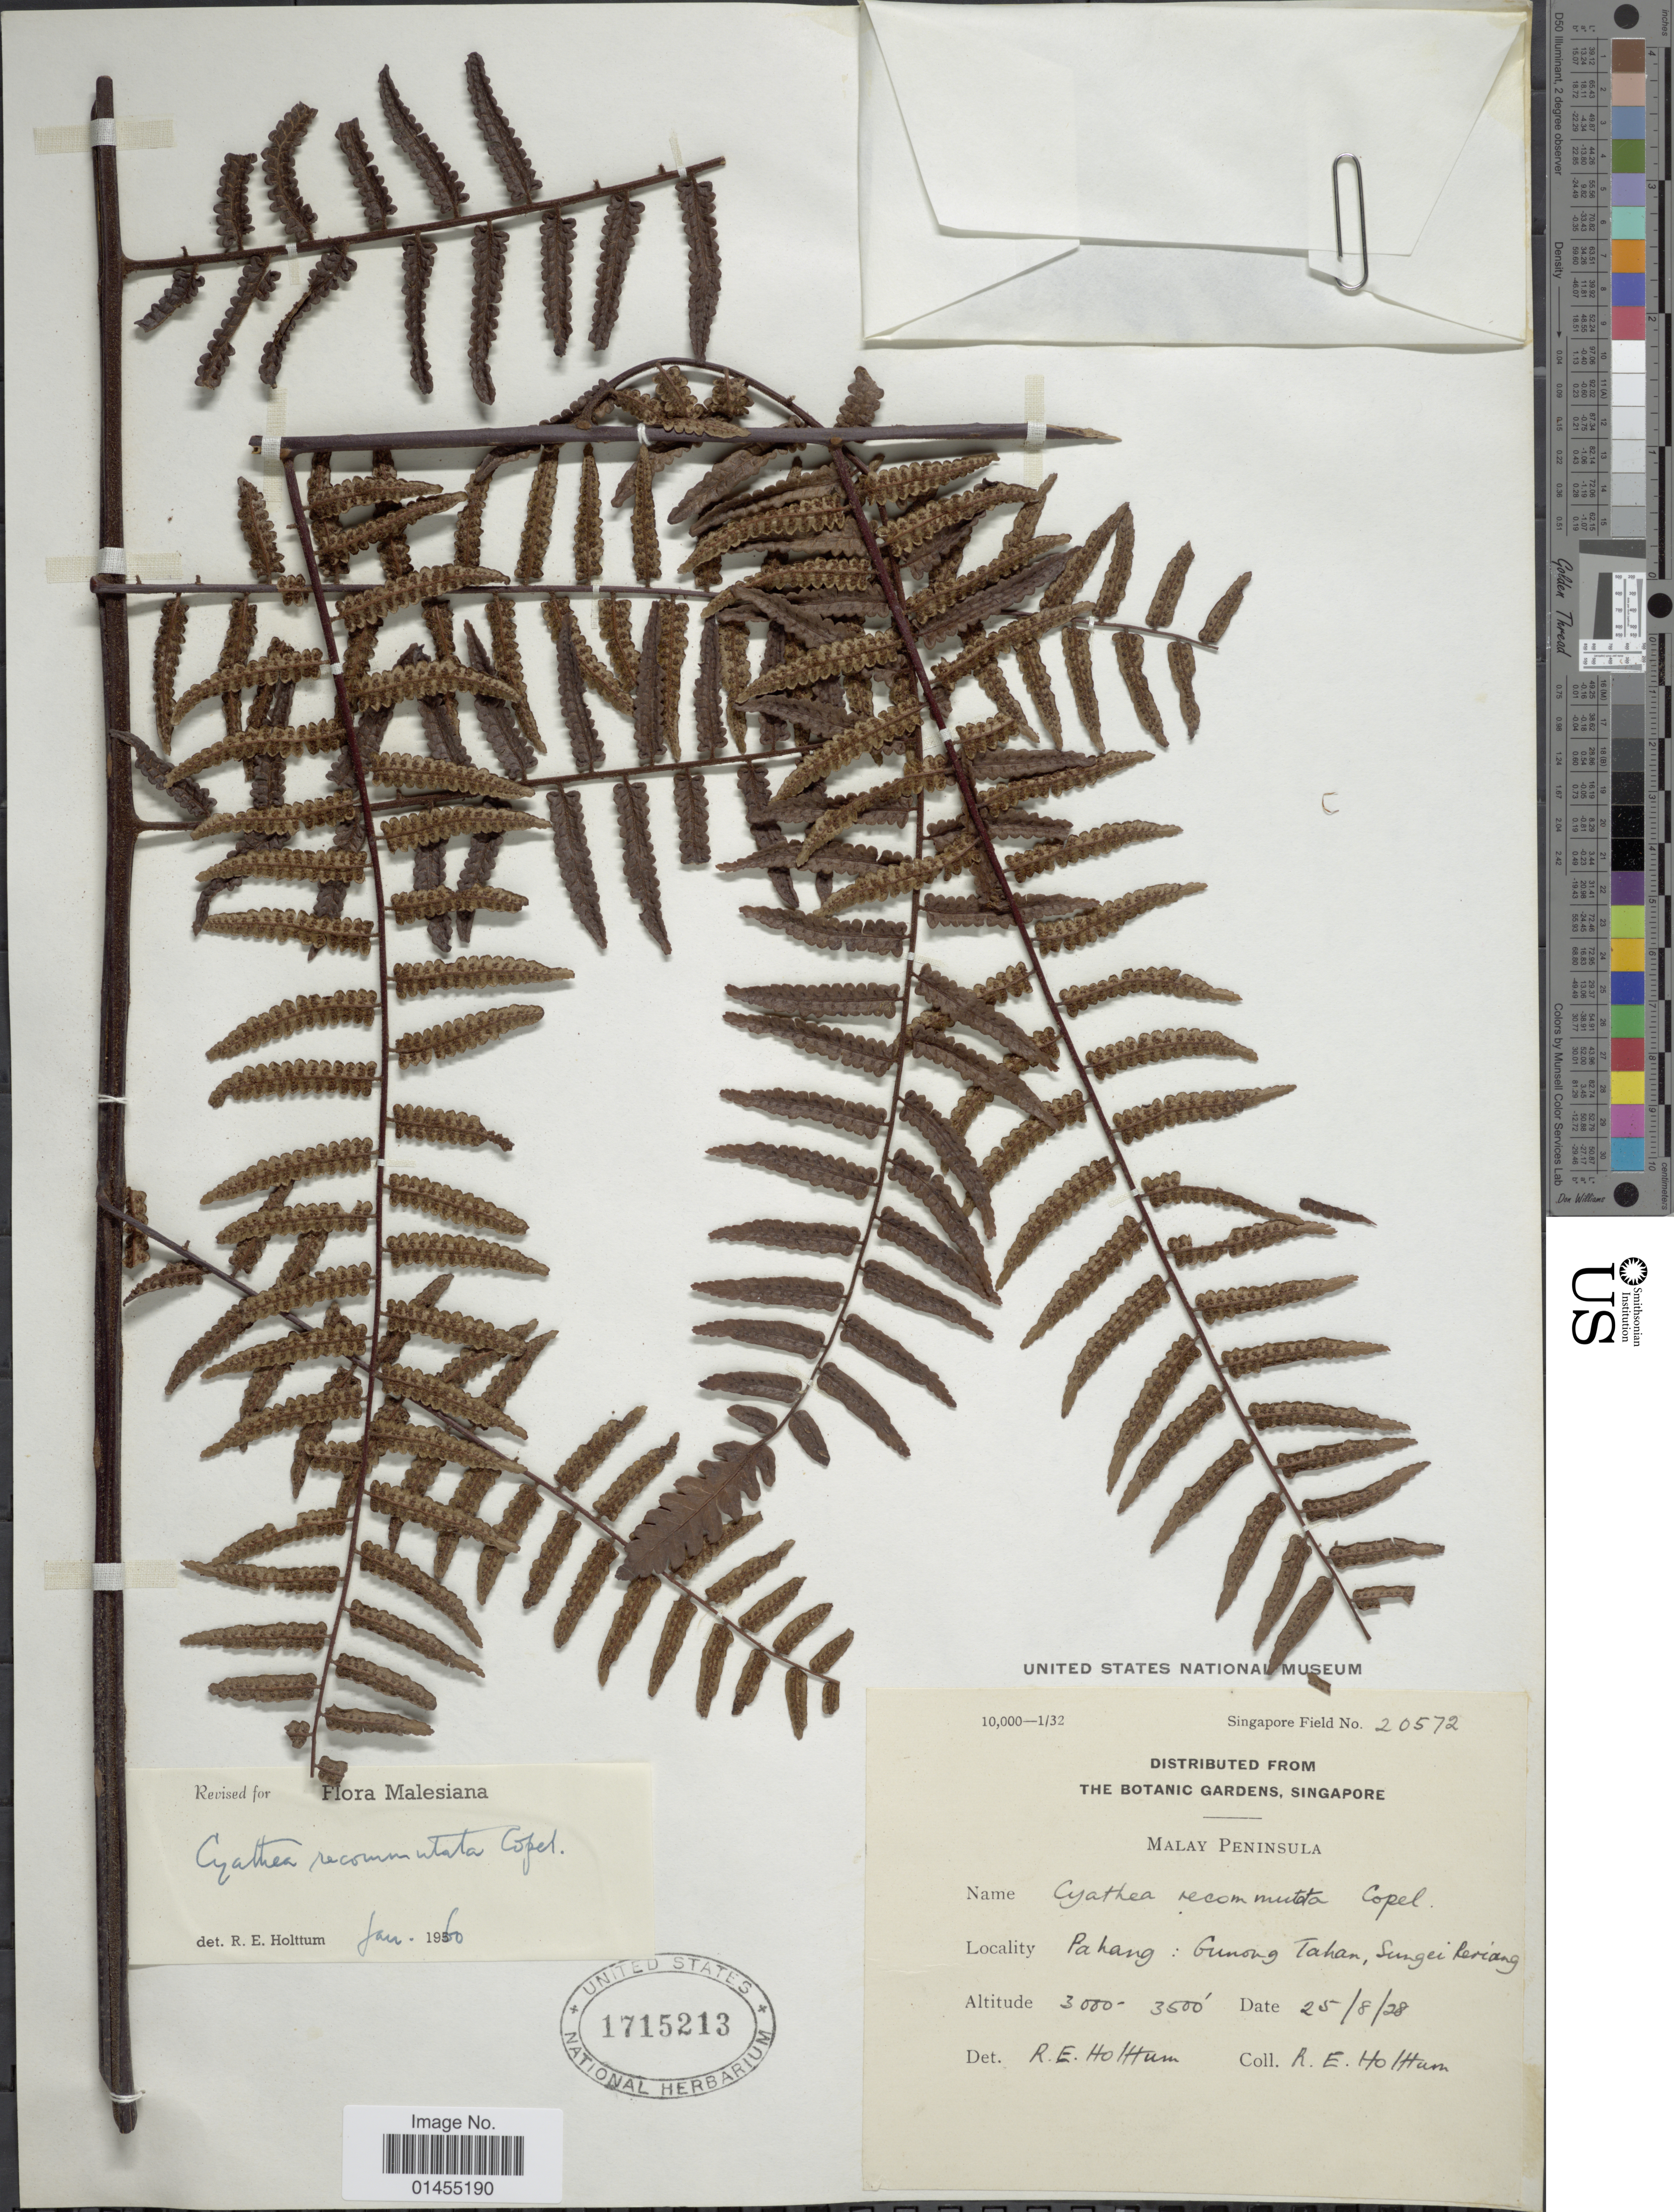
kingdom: Plantae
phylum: Tracheophyta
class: Polypodiopsida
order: Cyatheales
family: Cyatheaceae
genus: Alsophila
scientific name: Alsophila commutata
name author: Mett.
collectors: R. E. Holttum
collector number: Singapore Field 20572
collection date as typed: Transcribed d/m/y: 25/8/28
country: Malaysia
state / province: Pahang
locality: Malay Peninsula, Gumong Tahan, Sungei Reviang.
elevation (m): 914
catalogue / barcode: US 1715213